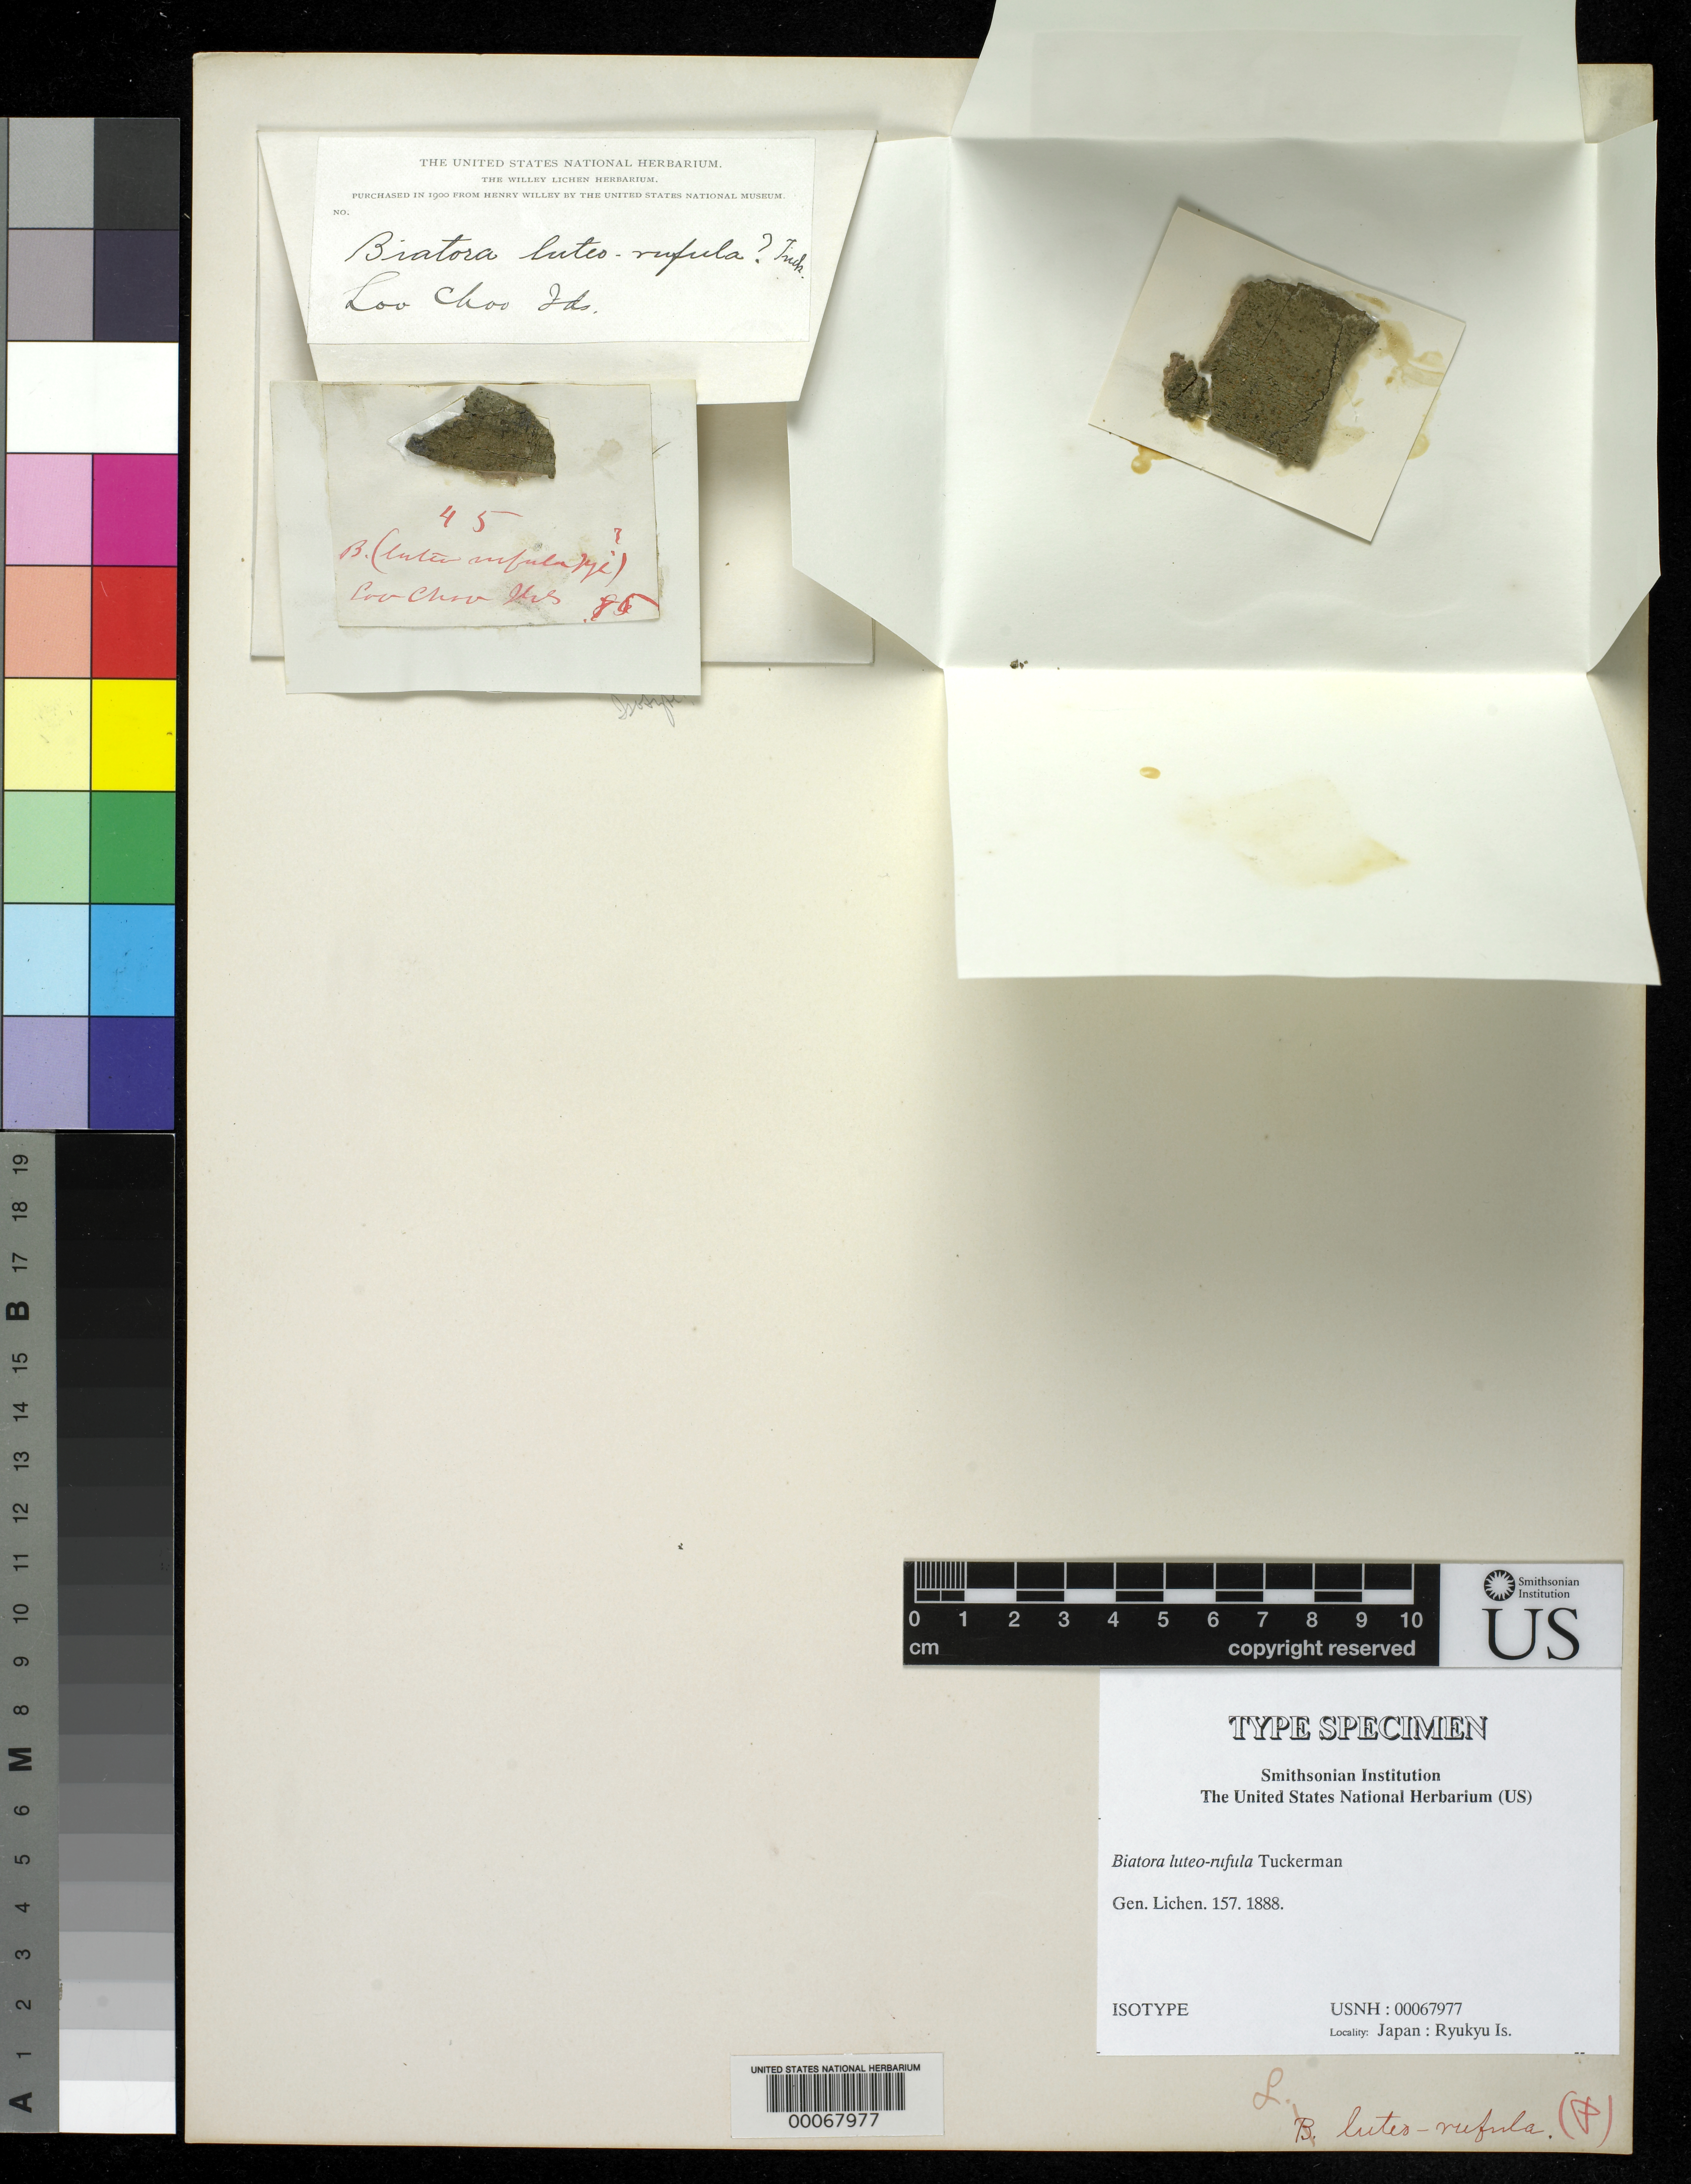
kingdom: Fungi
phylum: Ascomycota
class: Lecanoromycetes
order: Lecanorales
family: Ramalinaceae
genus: Biatora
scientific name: Biatora luteo-rufula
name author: Tuck.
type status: Isotype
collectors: C. Wright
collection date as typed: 1853 to -- --- 1856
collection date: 1853/1856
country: Japan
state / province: Okinawa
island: Okinawa